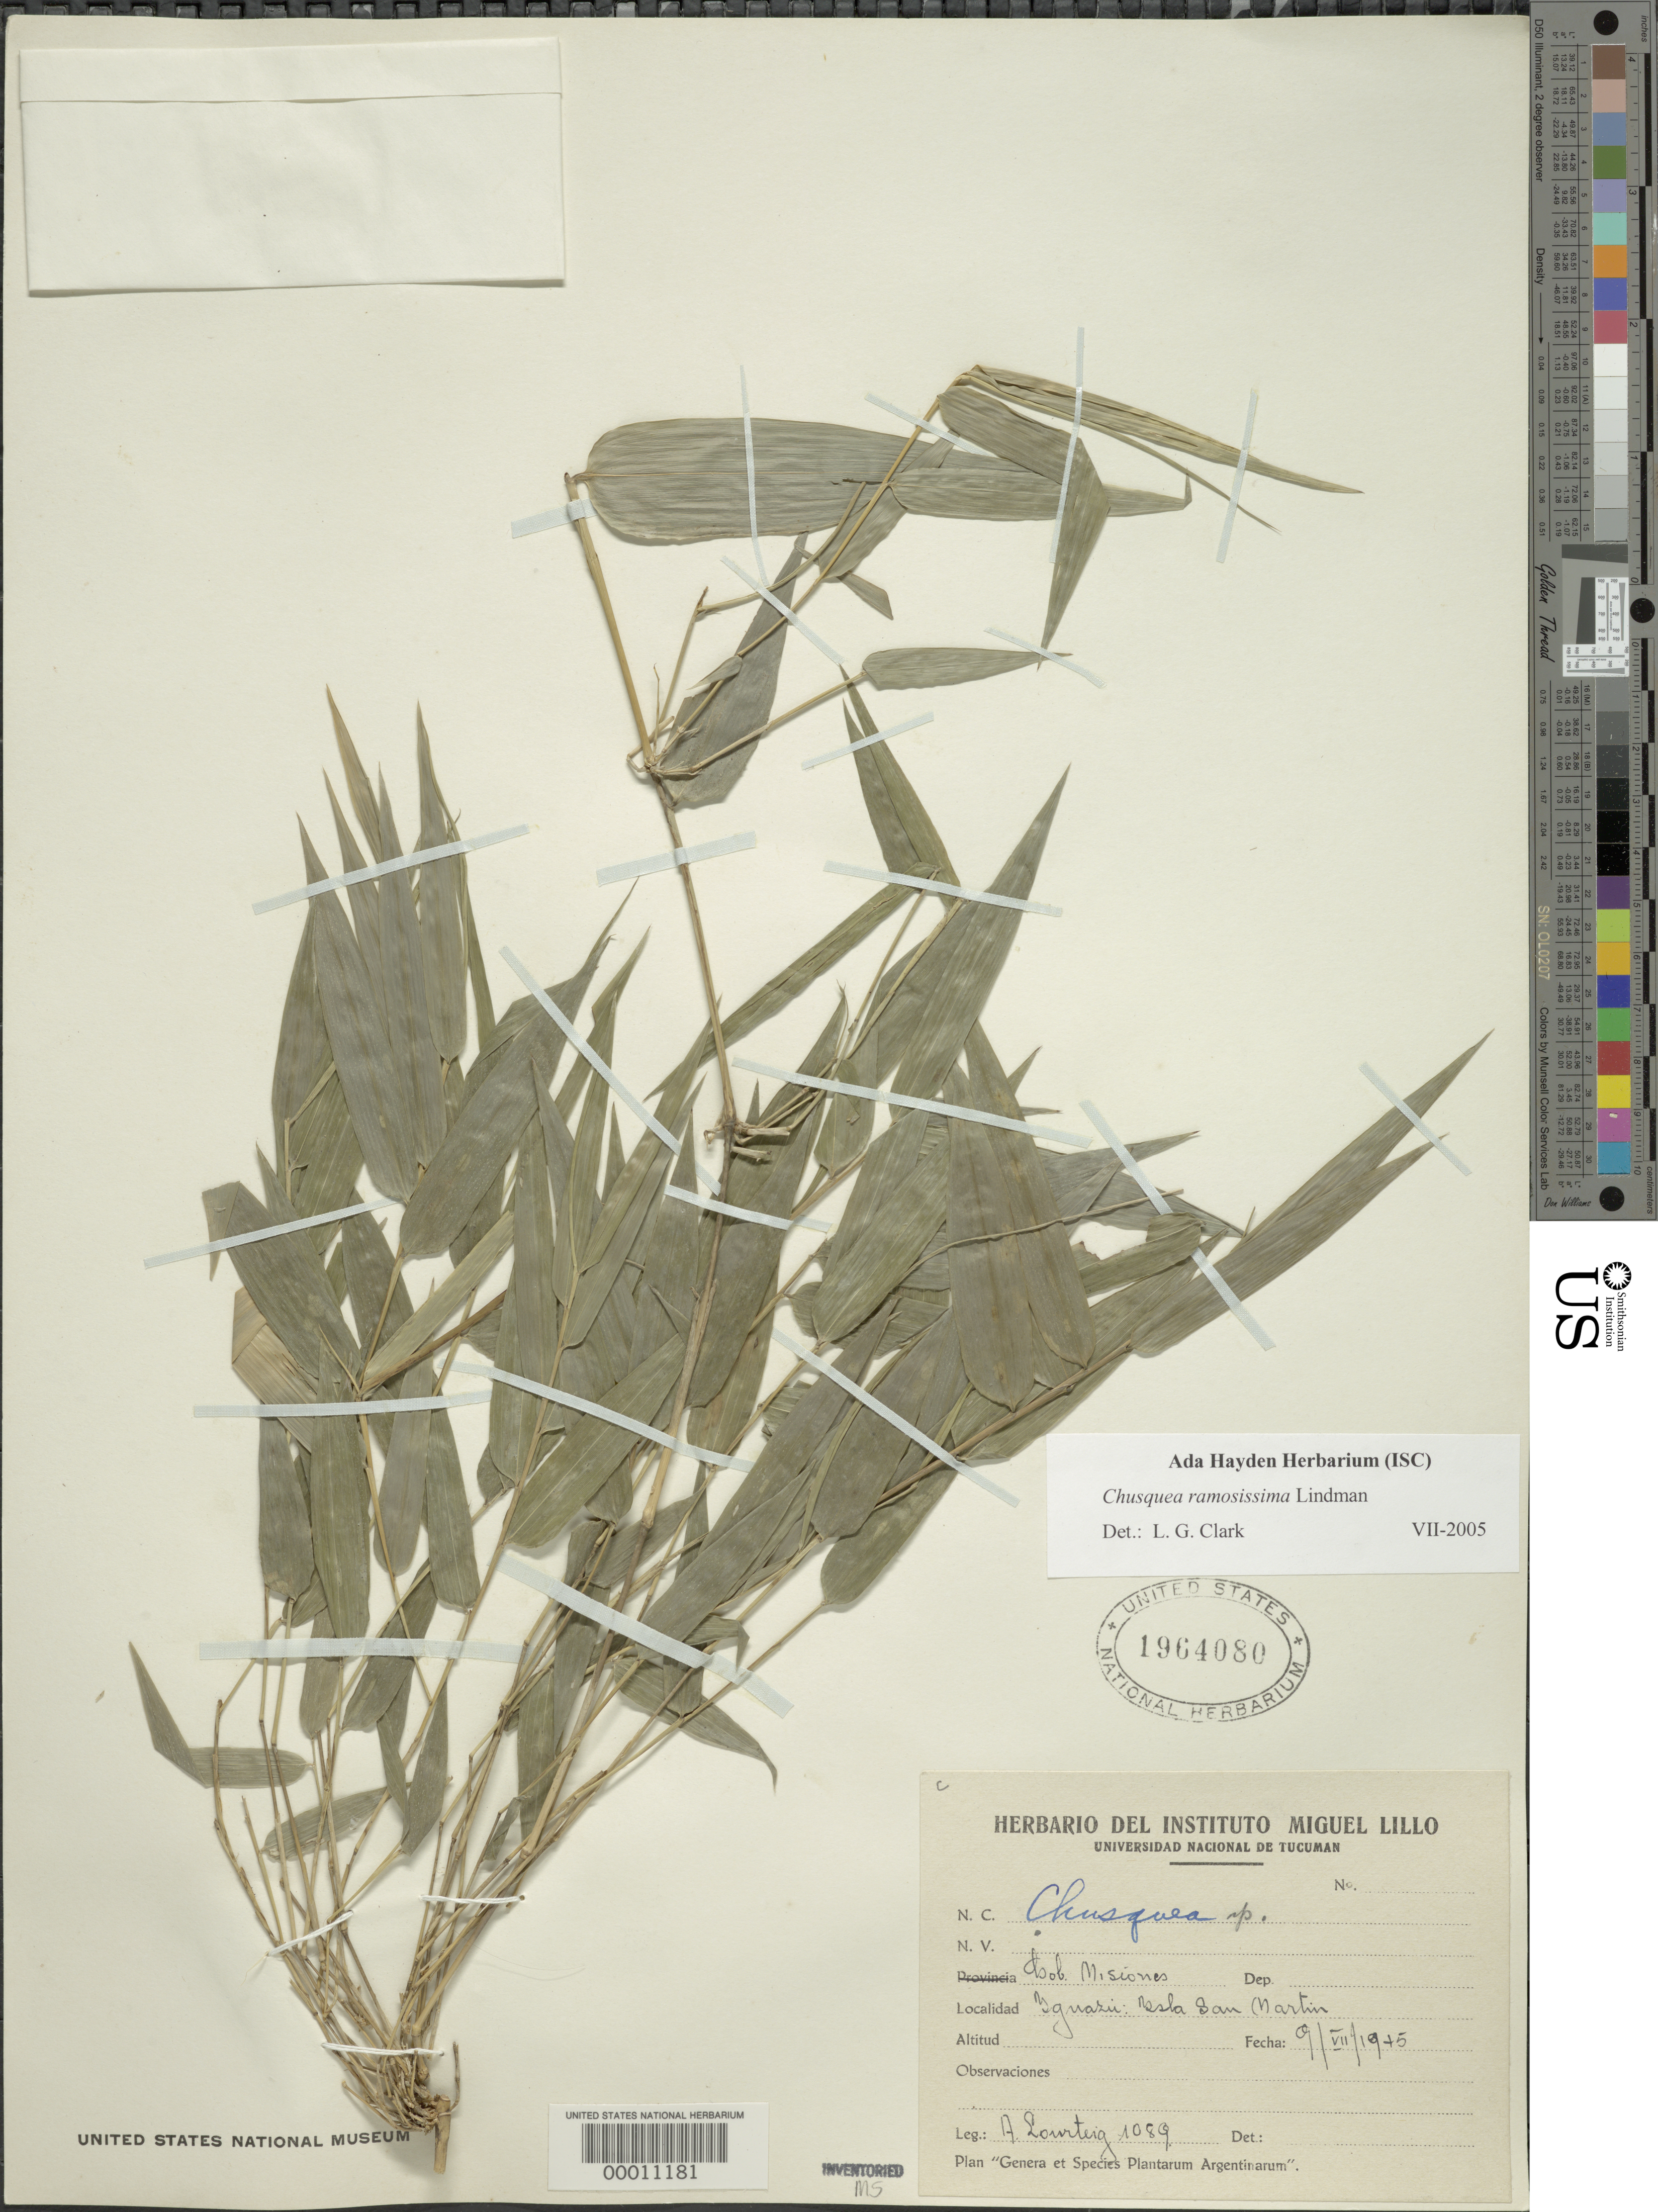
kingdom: Plantae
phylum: Tracheophyta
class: Liliopsida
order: Poales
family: Poaceae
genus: Chusquea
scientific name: Chusquea ramosissima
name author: Lindm.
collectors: A. Lourteig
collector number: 1089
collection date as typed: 09 Jul 1945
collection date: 1945-07-09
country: Paraguay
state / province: Misiones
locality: San Martin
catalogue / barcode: US 1964080